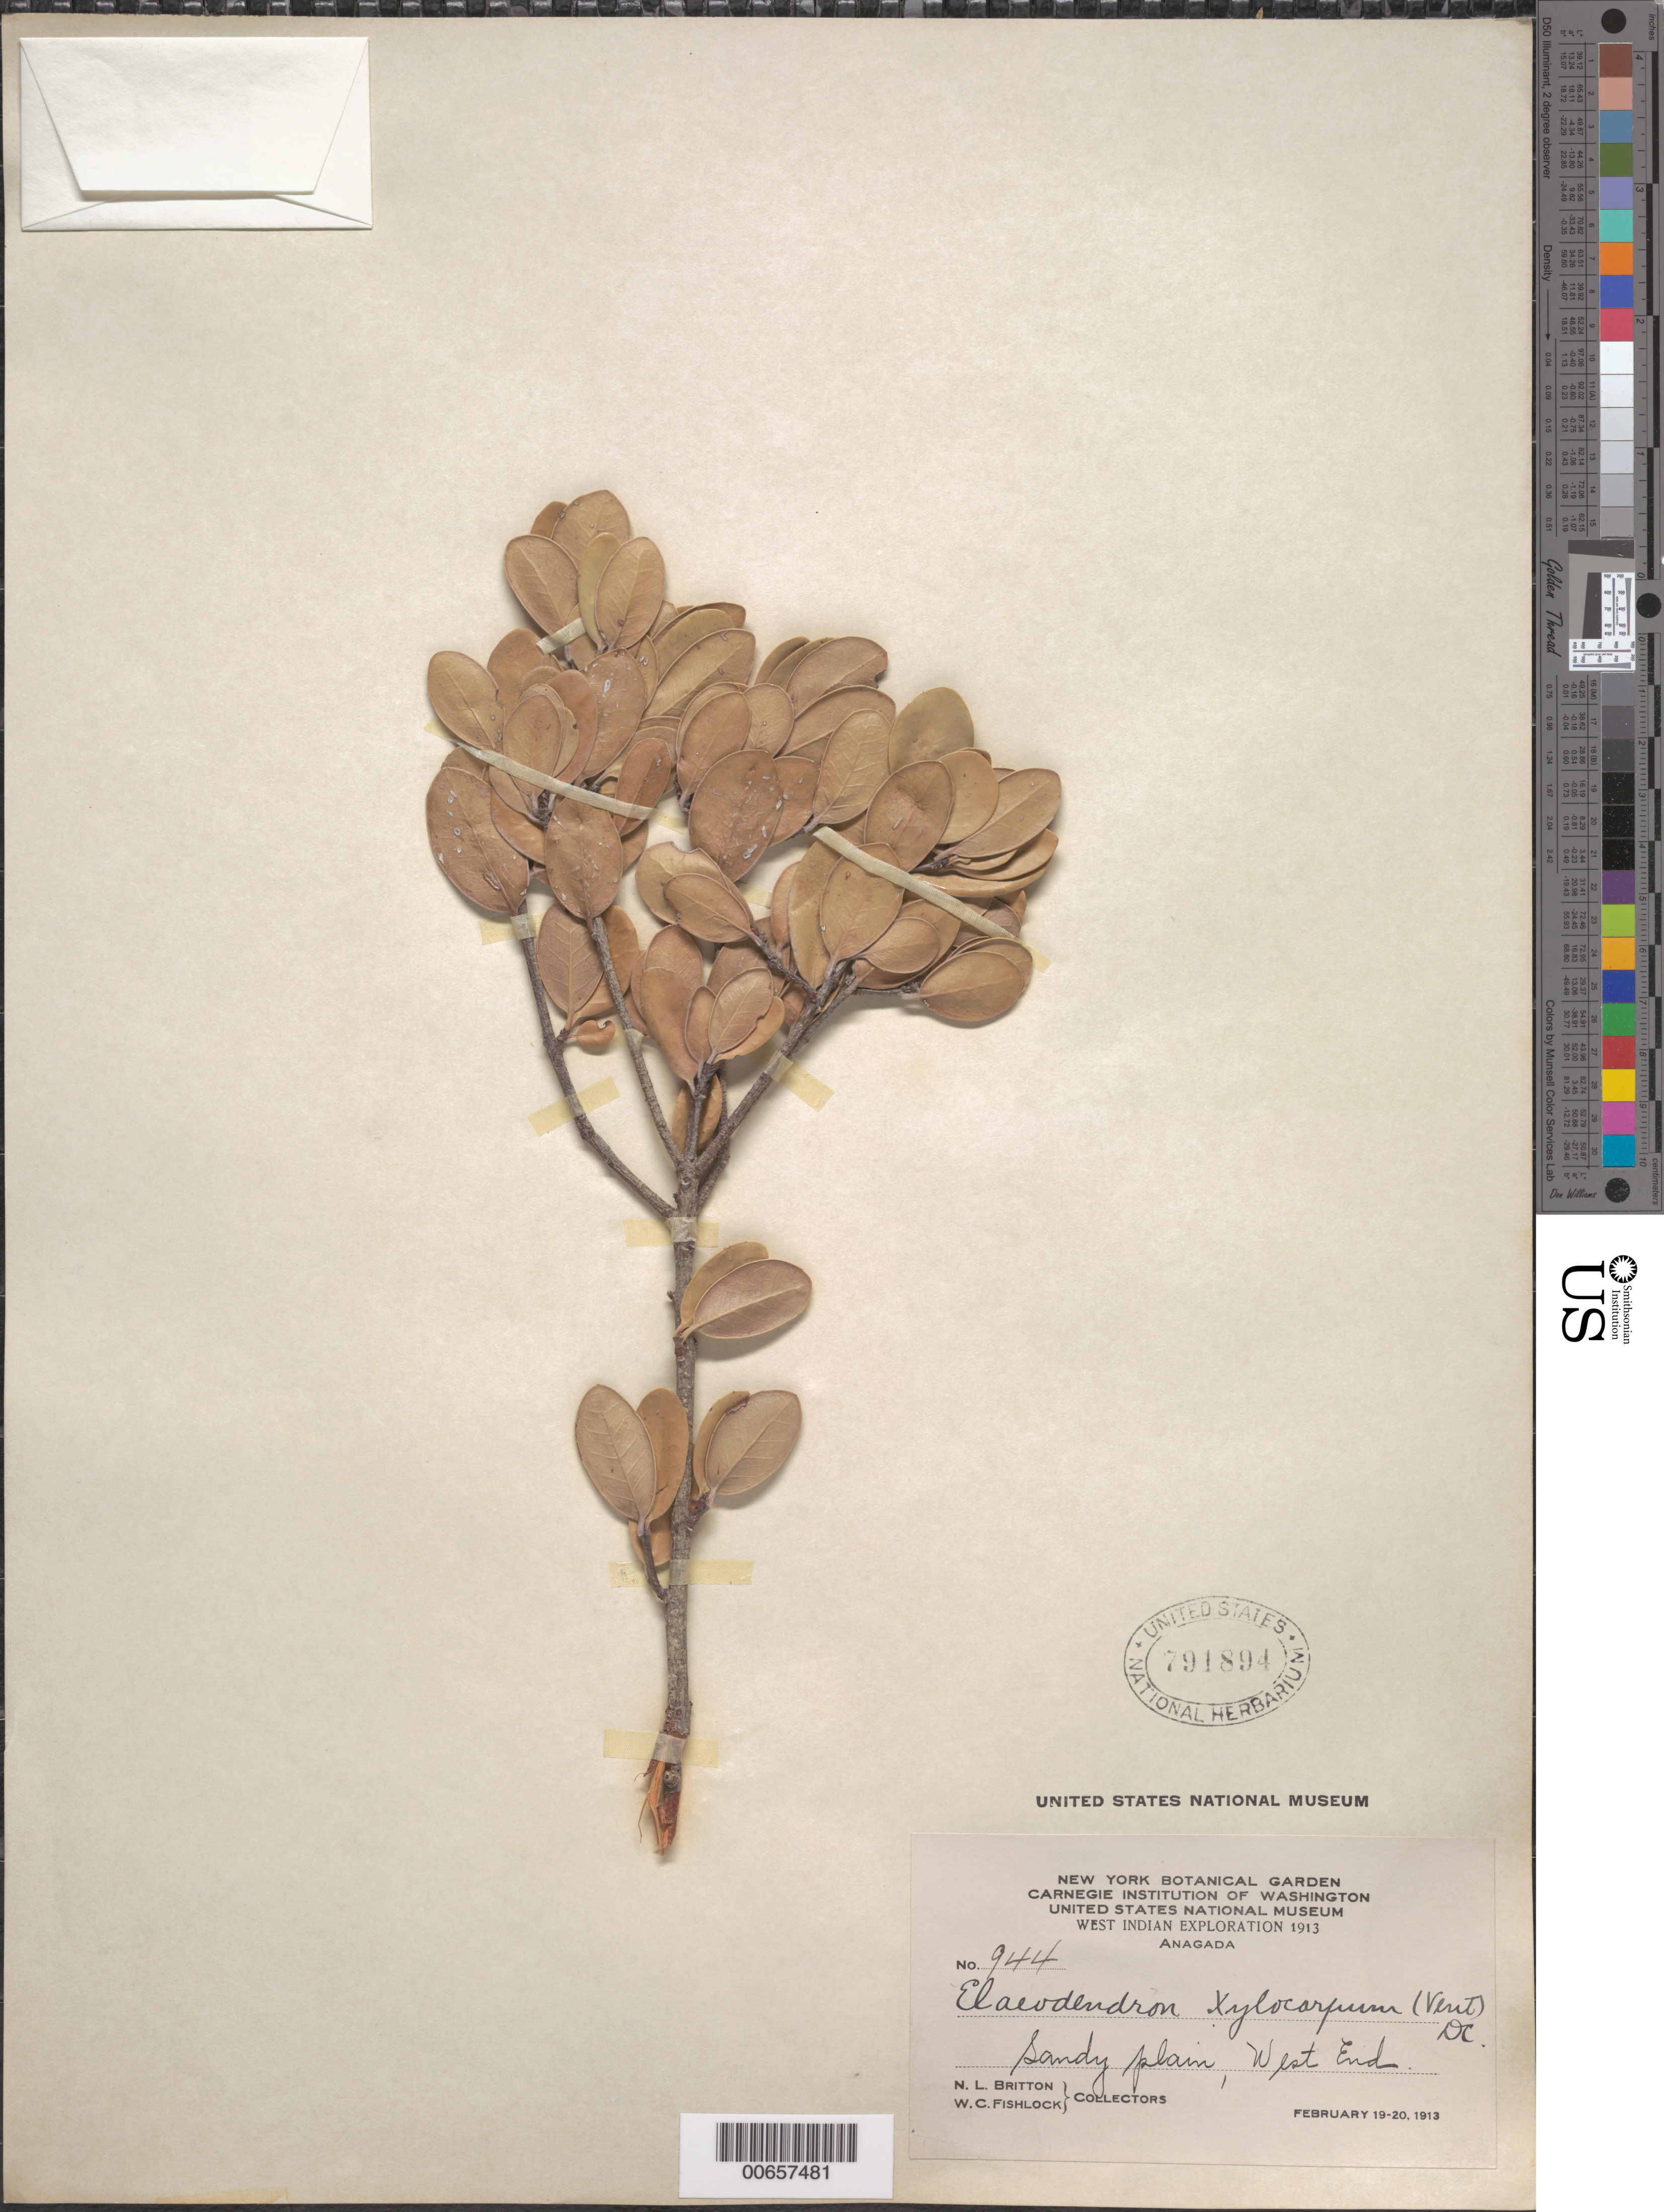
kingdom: Plantae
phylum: Tracheophyta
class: Magnoliopsida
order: Celastrales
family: Celastraceae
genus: Elaeodendron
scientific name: Elaeodendron xylocarpum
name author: (Vent.) DC.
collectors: N. Britton & W. Fishlock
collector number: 944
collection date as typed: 19 Feb 1913 and 20 Feb 1913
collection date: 1913-02-19,1913-02-20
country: British Virgin Islands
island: Anegada I.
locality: West End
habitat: Sandy plain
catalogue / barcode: US 791894